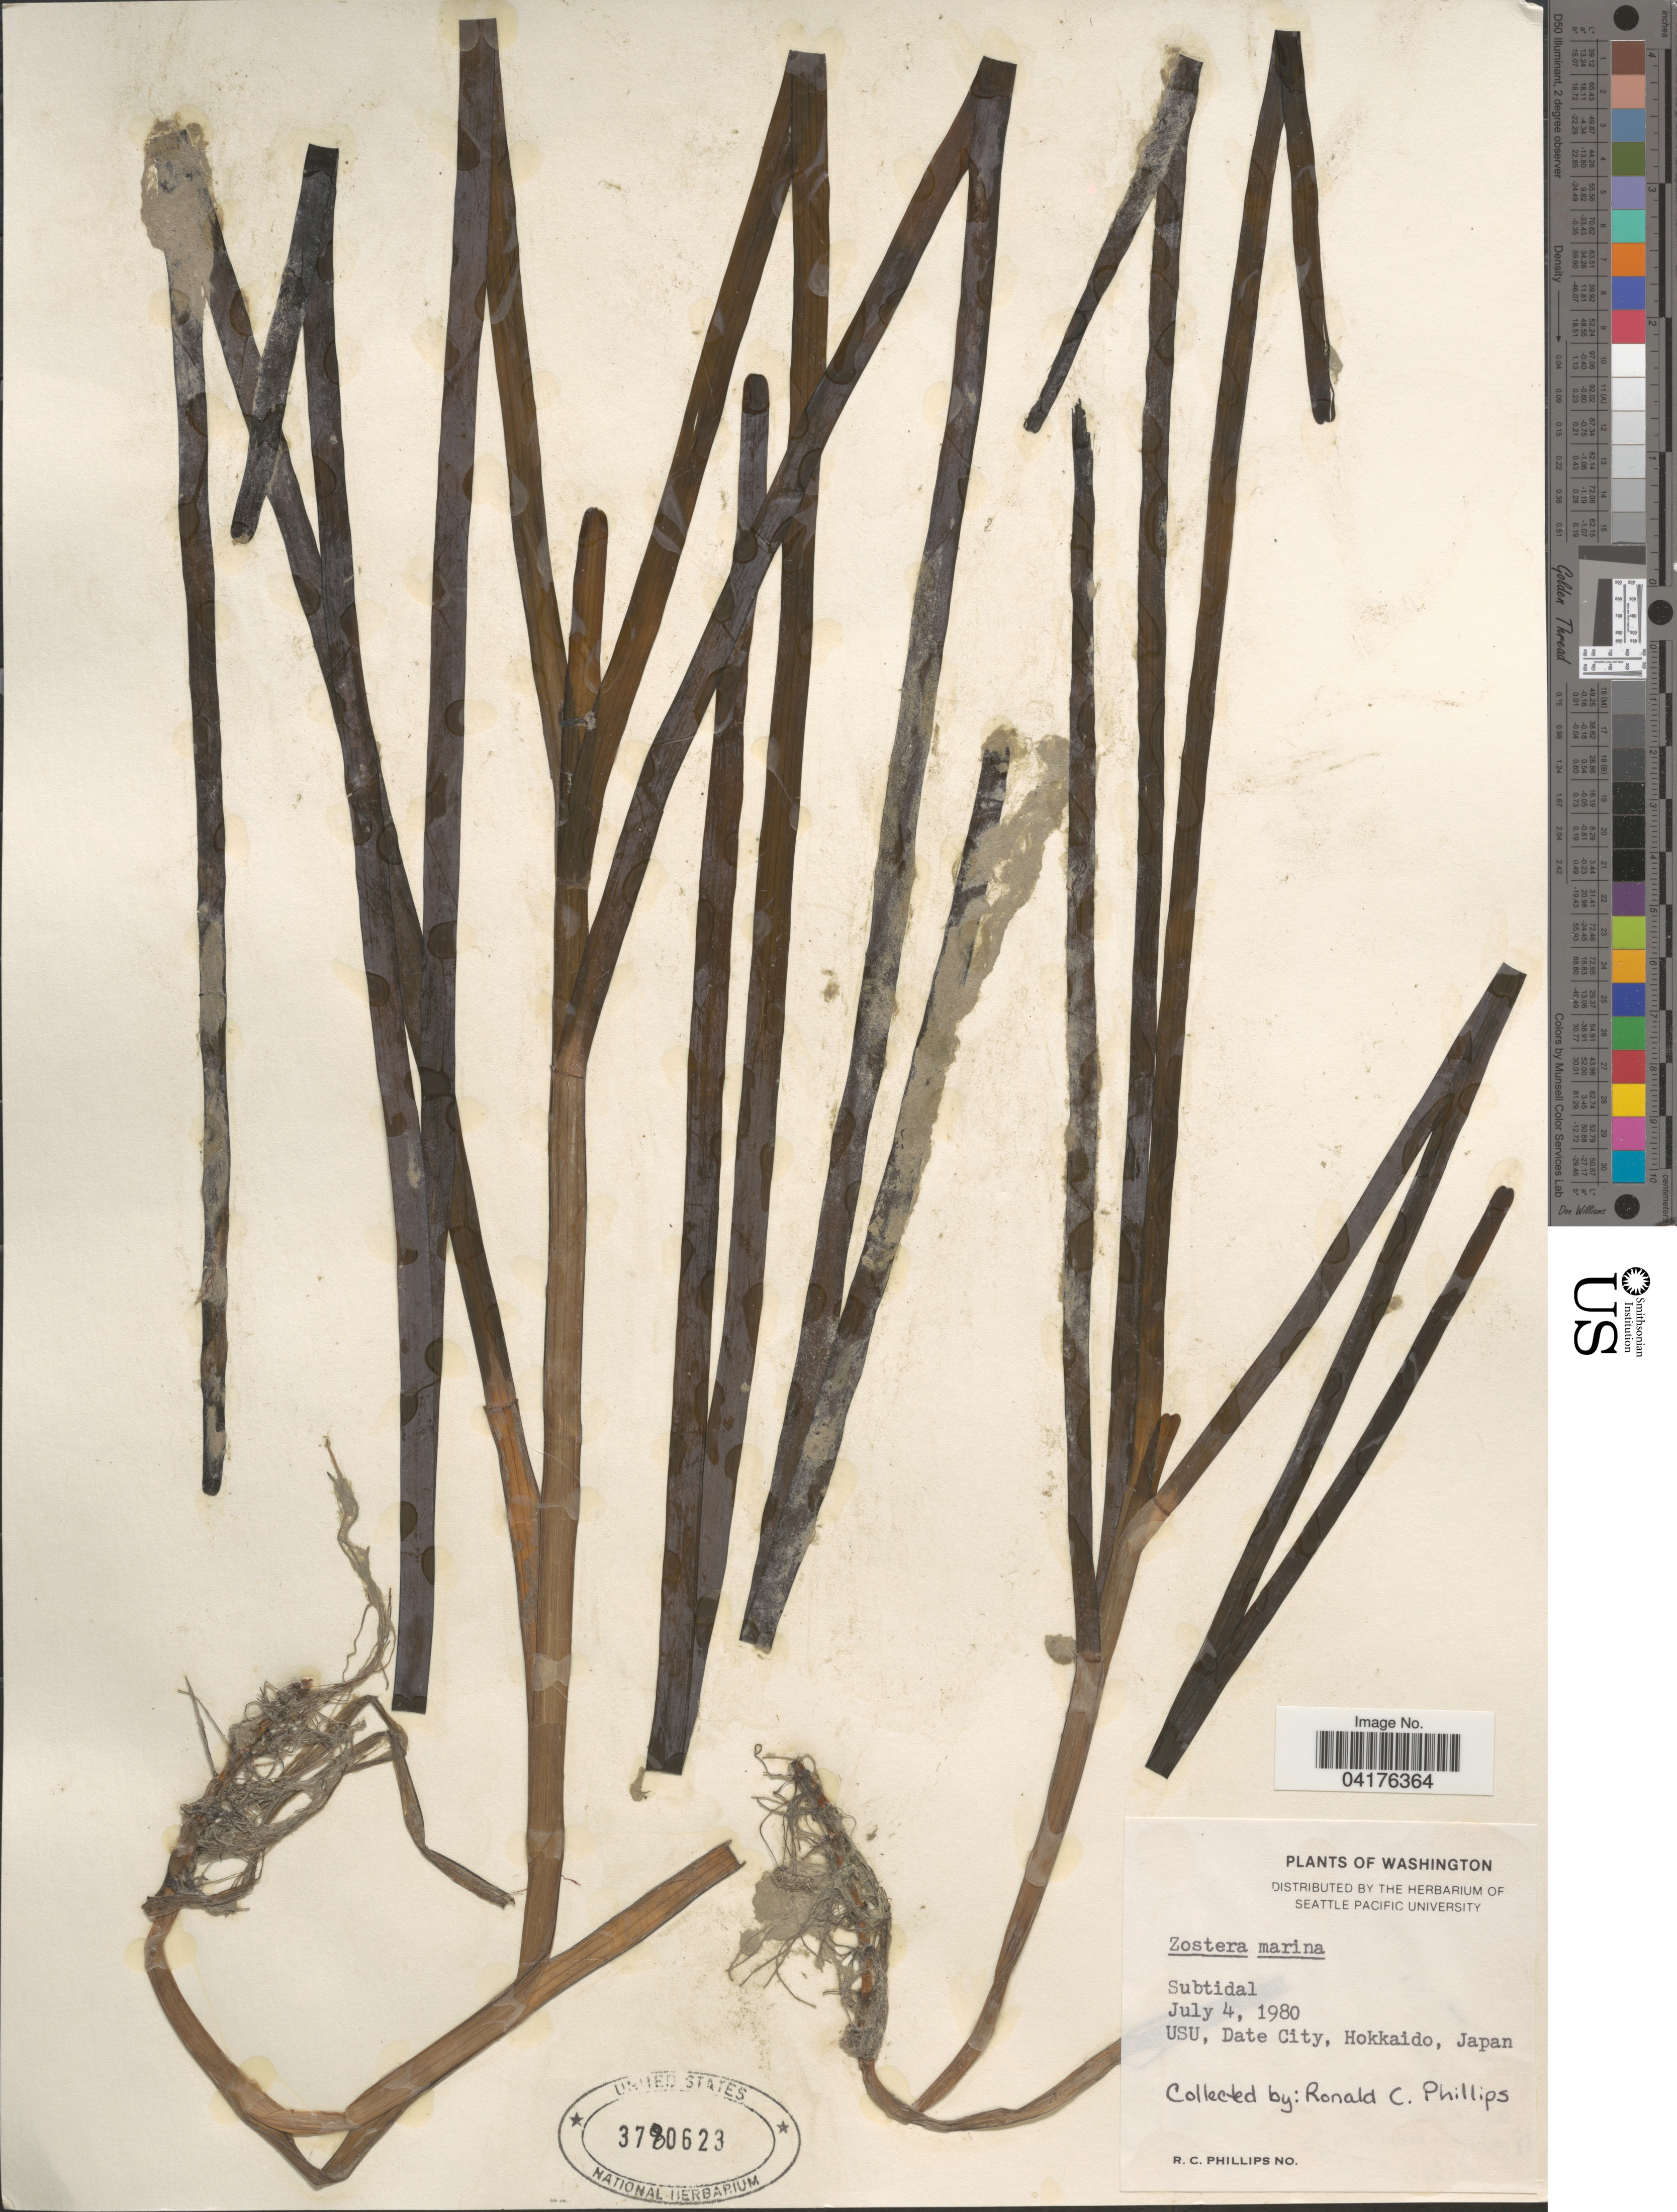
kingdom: Plantae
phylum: Tracheophyta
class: Liliopsida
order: Alismatales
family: Zosteraceae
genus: Zostera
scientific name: Zostera marina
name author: L.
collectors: R. C. Phillips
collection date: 1980-07-04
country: Japan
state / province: Hokkaidō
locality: USU, Date City, Hokkaido.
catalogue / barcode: US 3780623